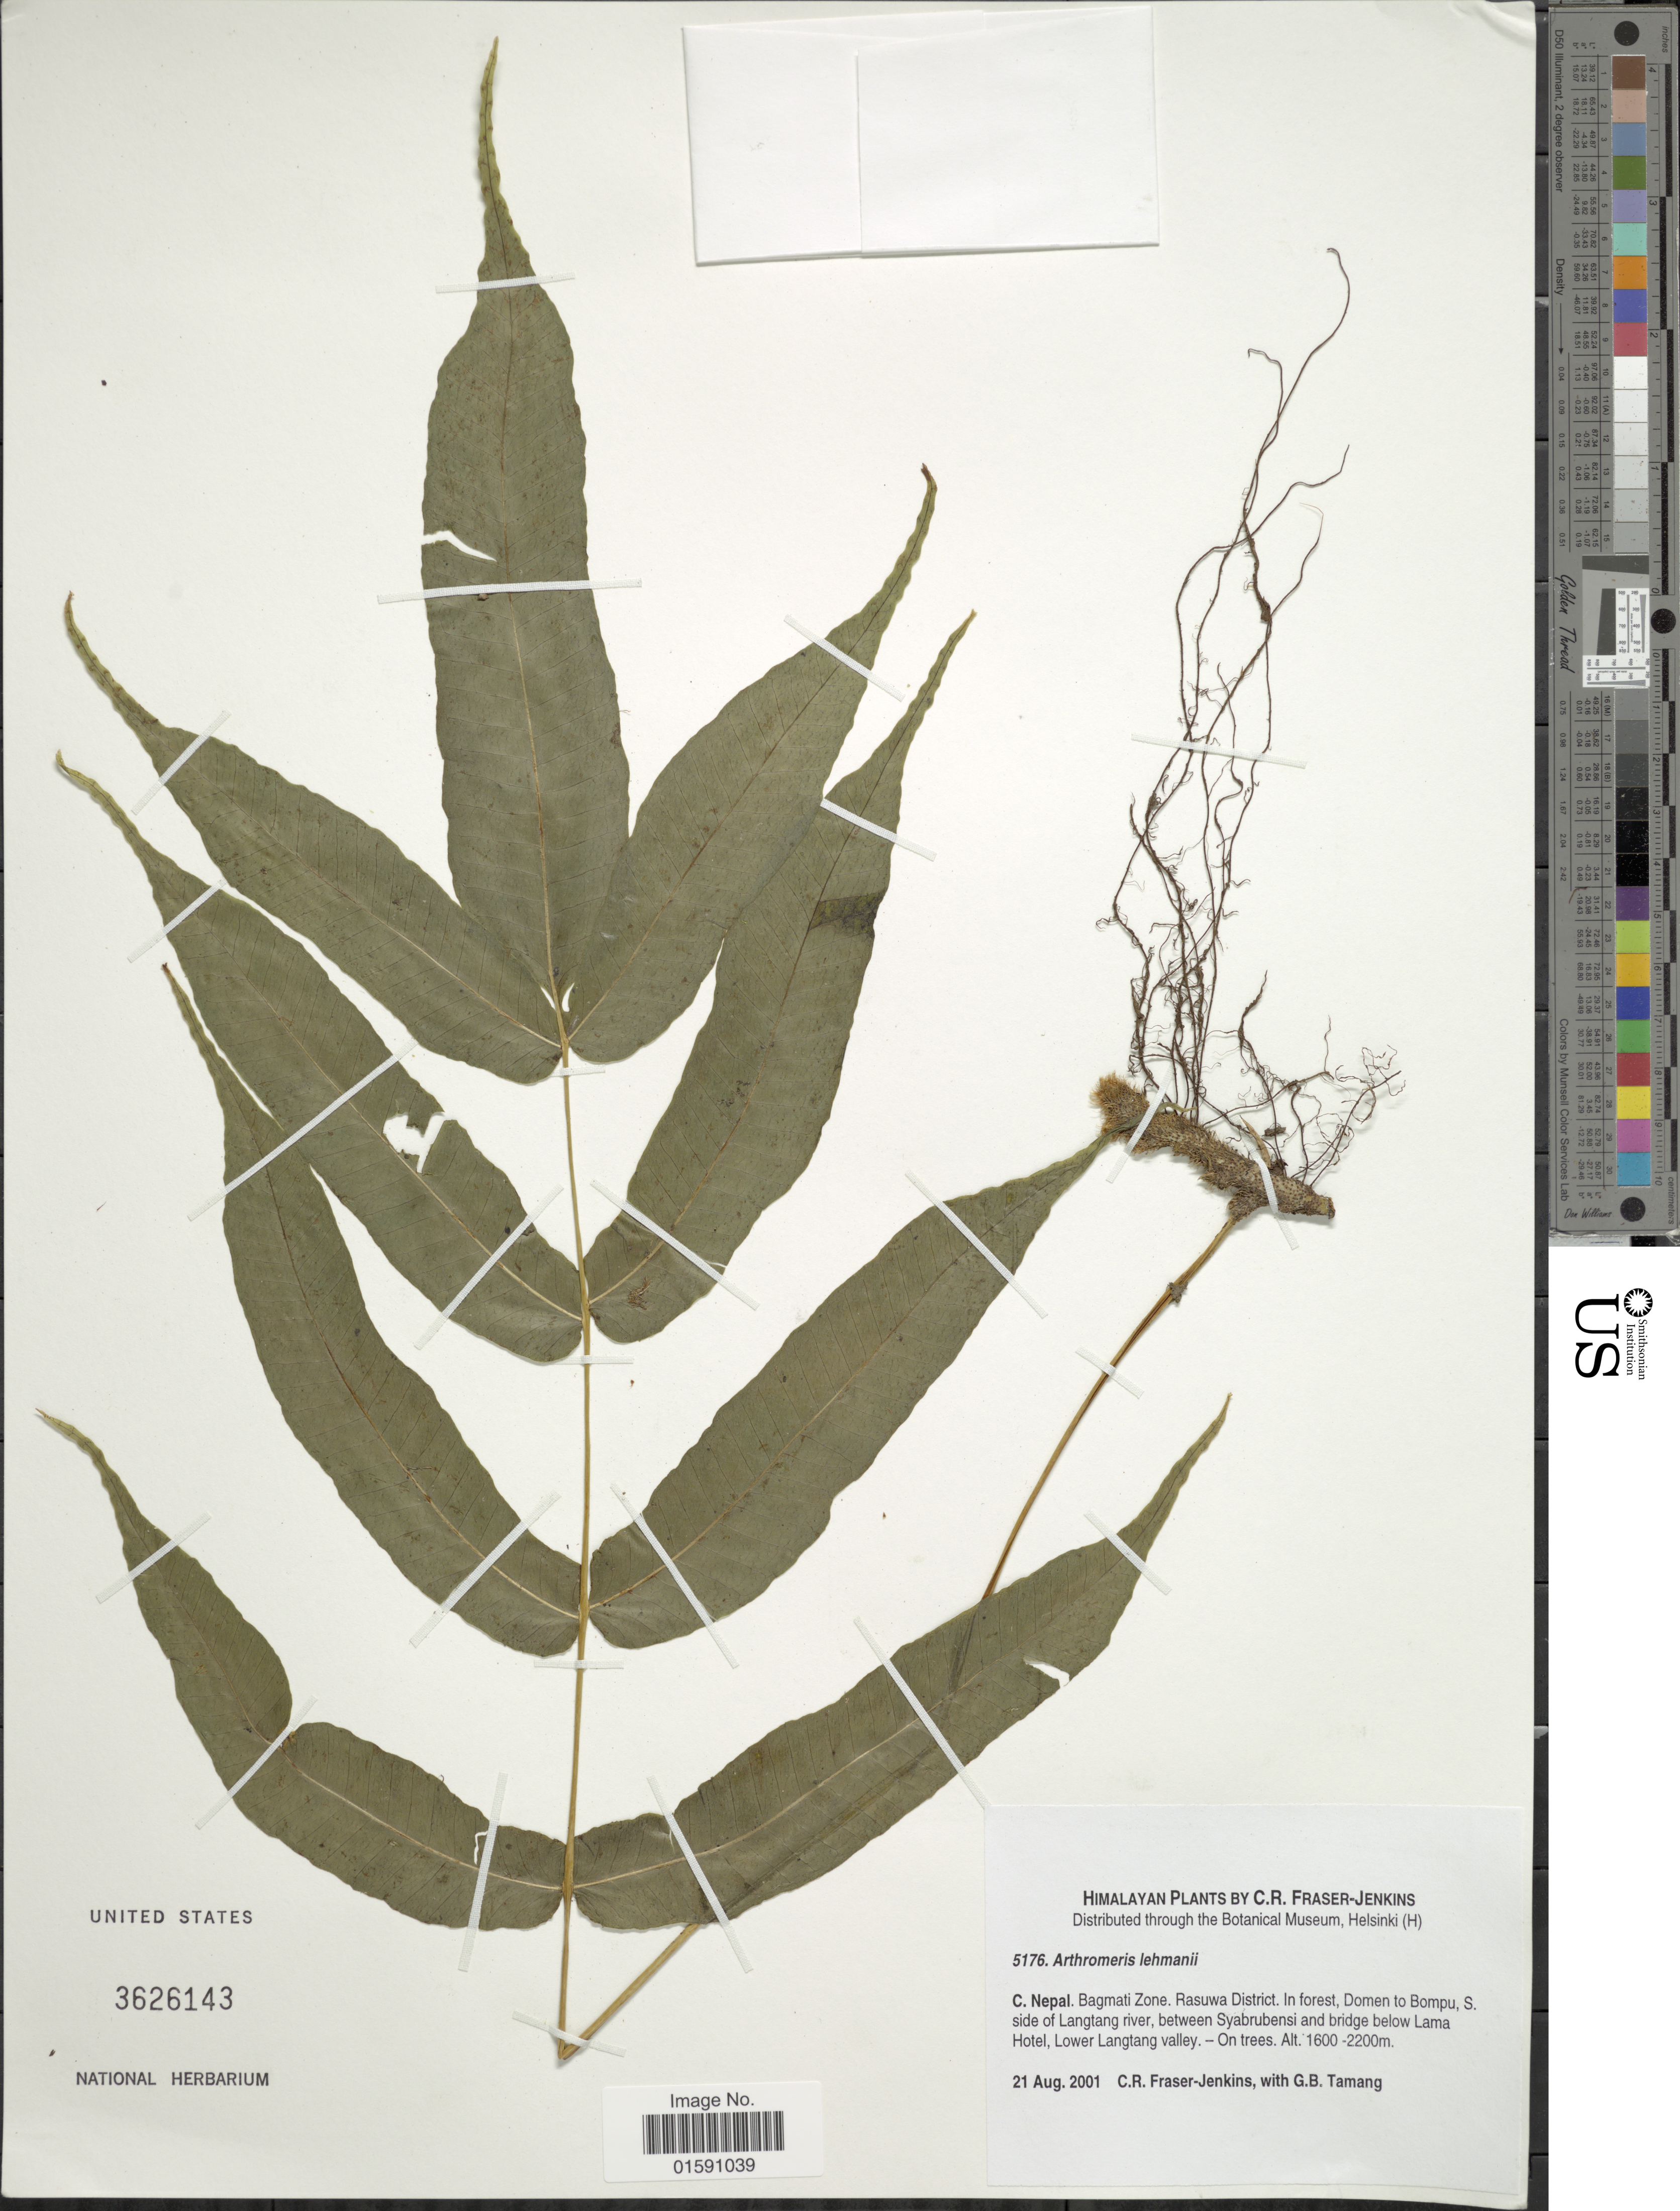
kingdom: Plantae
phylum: Tracheophyta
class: Polypodiopsida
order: Polypodiales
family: Polypodiaceae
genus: Arthromeris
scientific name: Arthromeris lehmannii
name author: (Mett.) Ching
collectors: C. R. Fraser-Jenkins & G. Tamang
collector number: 5176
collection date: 2001-08-21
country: Nepal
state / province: Bagmati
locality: C. Nepal. Bagmati Zone. Rasuwa District. In forest, Domen to Bompu,m S. side of Langtang river, between Syabrubensi and bridge below lama Hotel, Lower Langtang Valley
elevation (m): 1600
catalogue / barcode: US 3626143